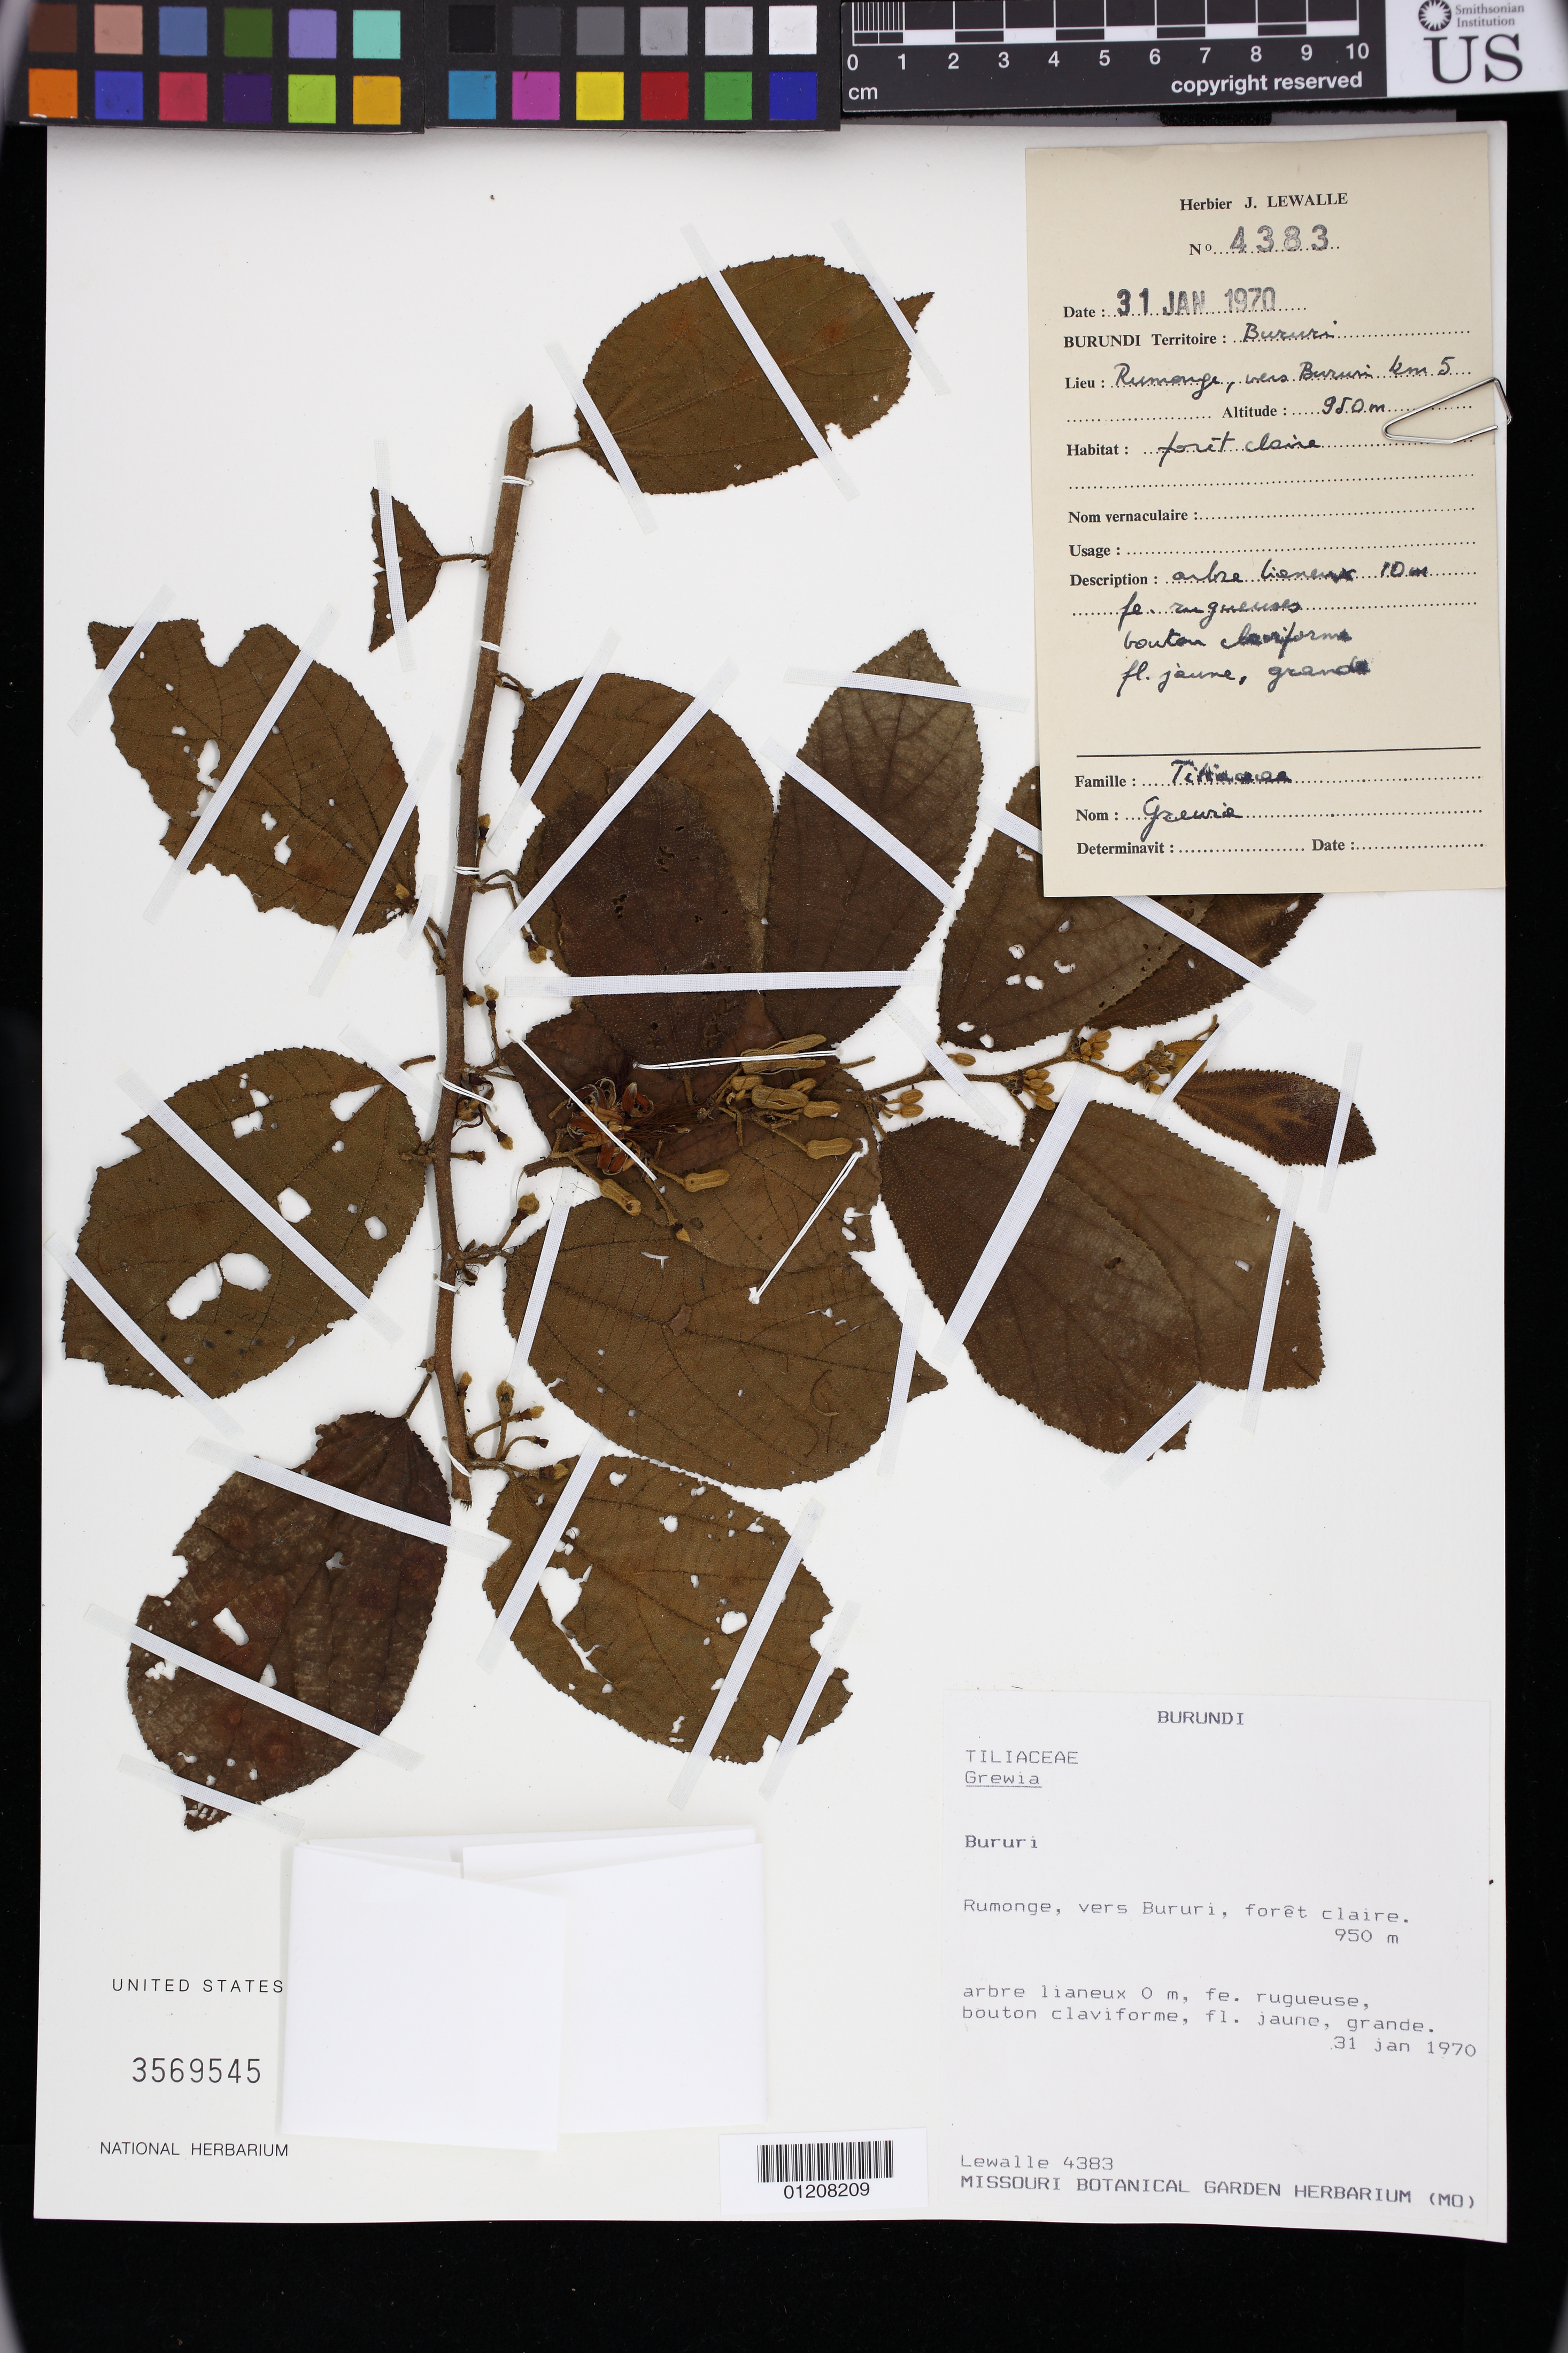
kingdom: Plantae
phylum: Tracheophyta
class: Magnoliopsida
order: Malvales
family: Malvaceae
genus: Grewia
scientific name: Grewia sp.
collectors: J. Lewalle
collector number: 4383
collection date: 1970-01-31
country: Burundi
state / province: Bururi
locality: Rumonge, vers Bururi km 5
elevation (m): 950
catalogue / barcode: US 3569545